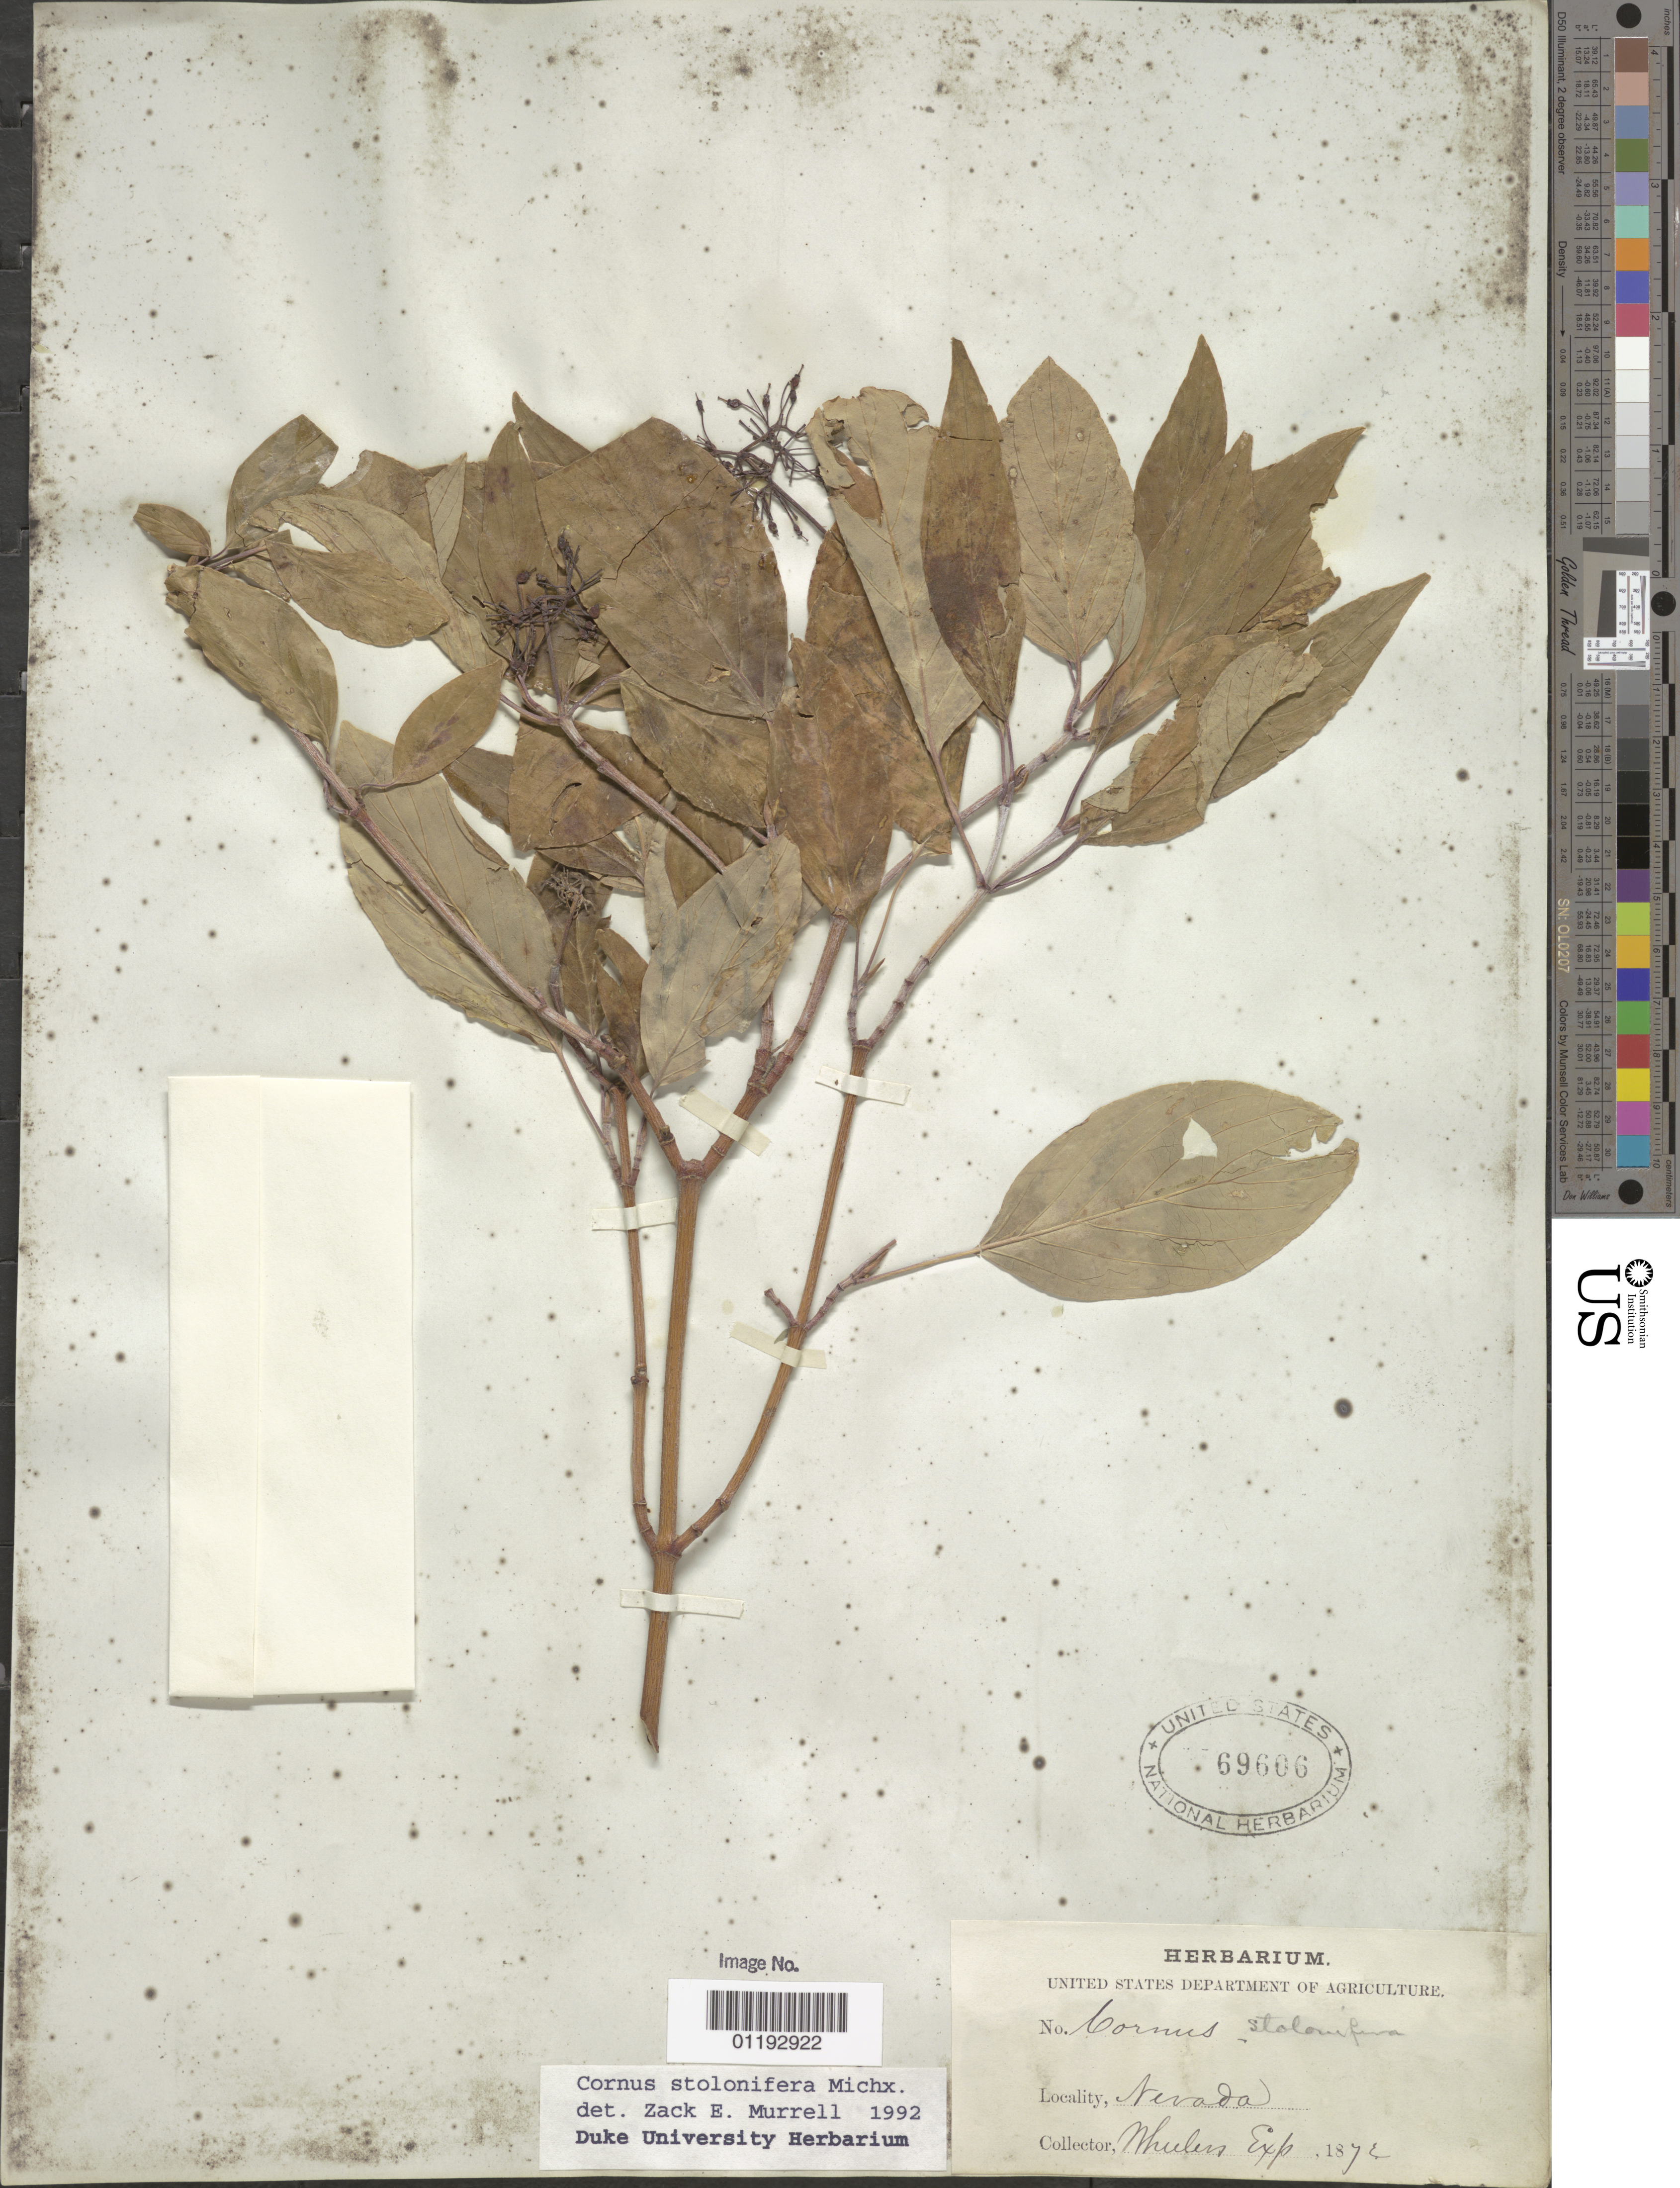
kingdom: Plantae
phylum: Tracheophyta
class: Magnoliopsida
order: Cornales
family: Cornaceae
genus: Cornus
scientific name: Cornus stolonifera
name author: Michx.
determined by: Murrell, Z. E.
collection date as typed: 1872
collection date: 1872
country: United States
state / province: Nevada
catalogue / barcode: US 69606